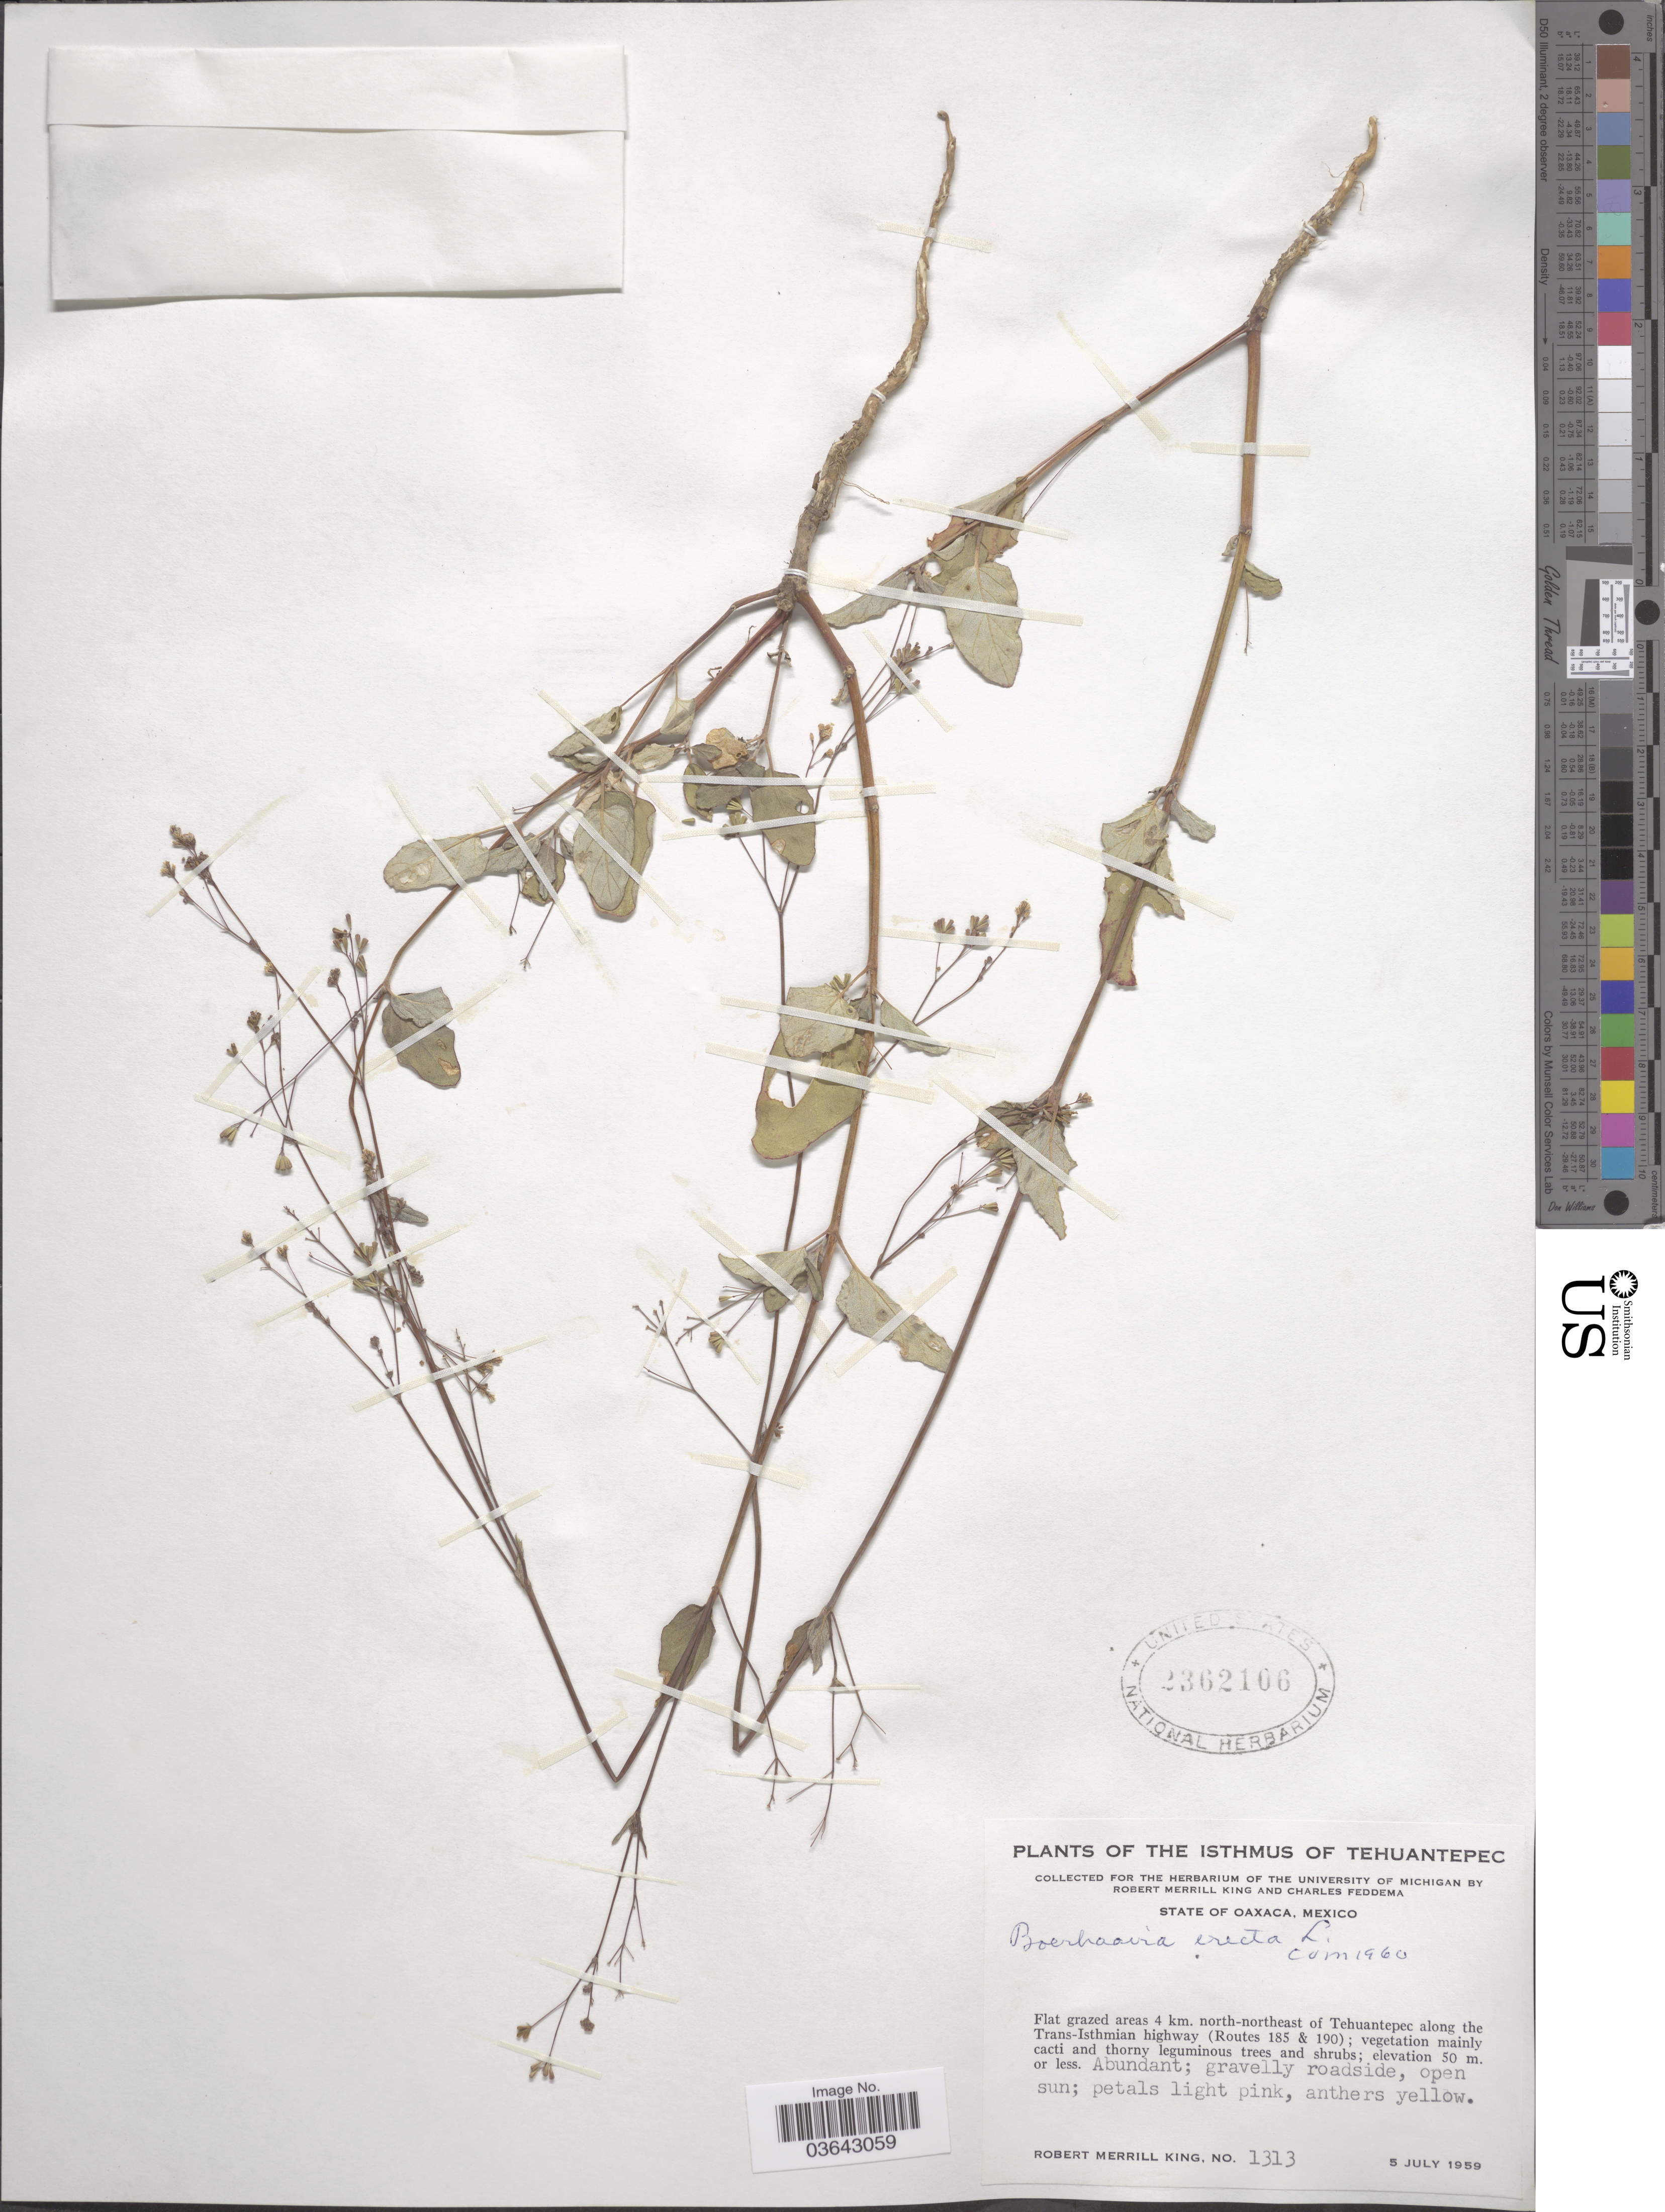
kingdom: Plantae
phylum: Tracheophyta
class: Magnoliopsida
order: Caryophyllales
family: Nyctaginaceae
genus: Boerhavia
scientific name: Boerhavia erecta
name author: L.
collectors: R. M. King & C. Feddema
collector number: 1313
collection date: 1959-07-05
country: Mexico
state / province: Oaxaca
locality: The Isthmus of Tehuantepec. Flat grazed areas 4 km. north-northeast of Tehuantepec along the Trans-Isthmian highway (Routes 185 & 190).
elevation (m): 50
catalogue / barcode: US 2362166